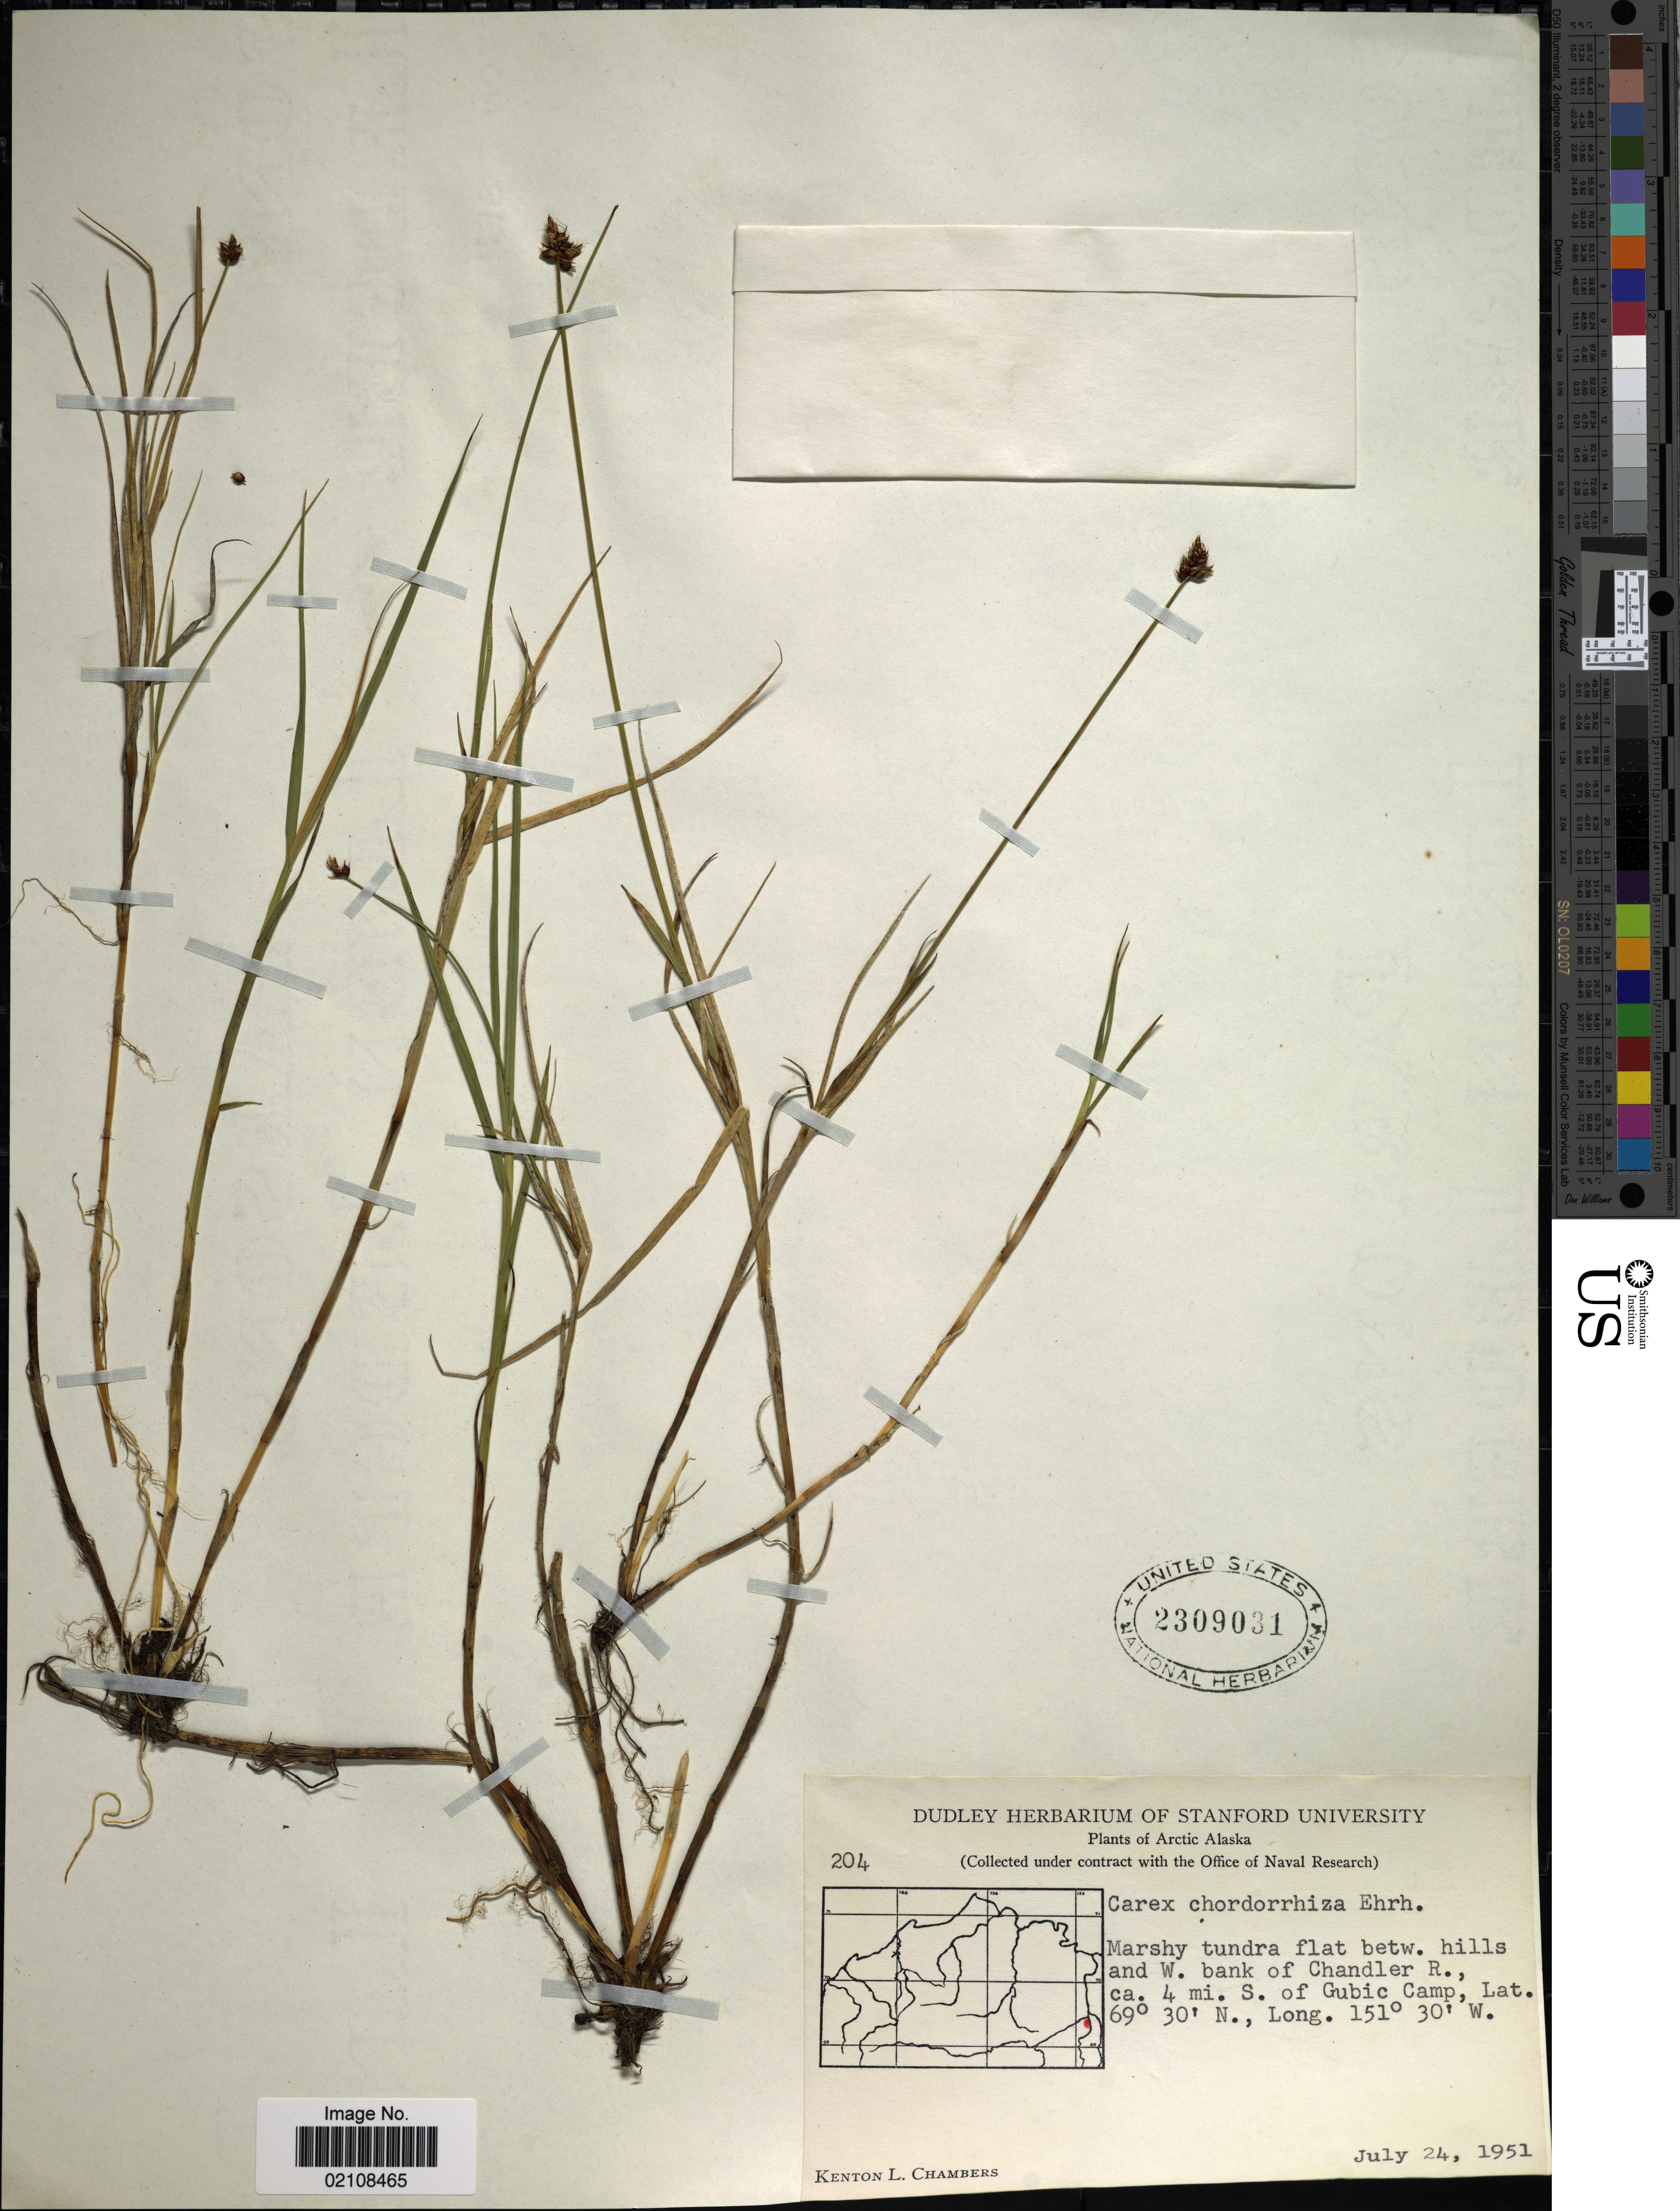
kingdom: Plantae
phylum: Tracheophyta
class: Liliopsida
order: Poales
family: Cyperaceae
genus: Carex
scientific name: Carex chordorrhiza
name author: L. f.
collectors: K. L. Chambers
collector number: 204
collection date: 1951-07-24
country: United States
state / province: Alaska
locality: Arctic Alaska. Marshy tundra flat betw. hills and W. bank of Chandler R., ca. 4 mi. S. of Gubic Camp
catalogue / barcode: US 2309031